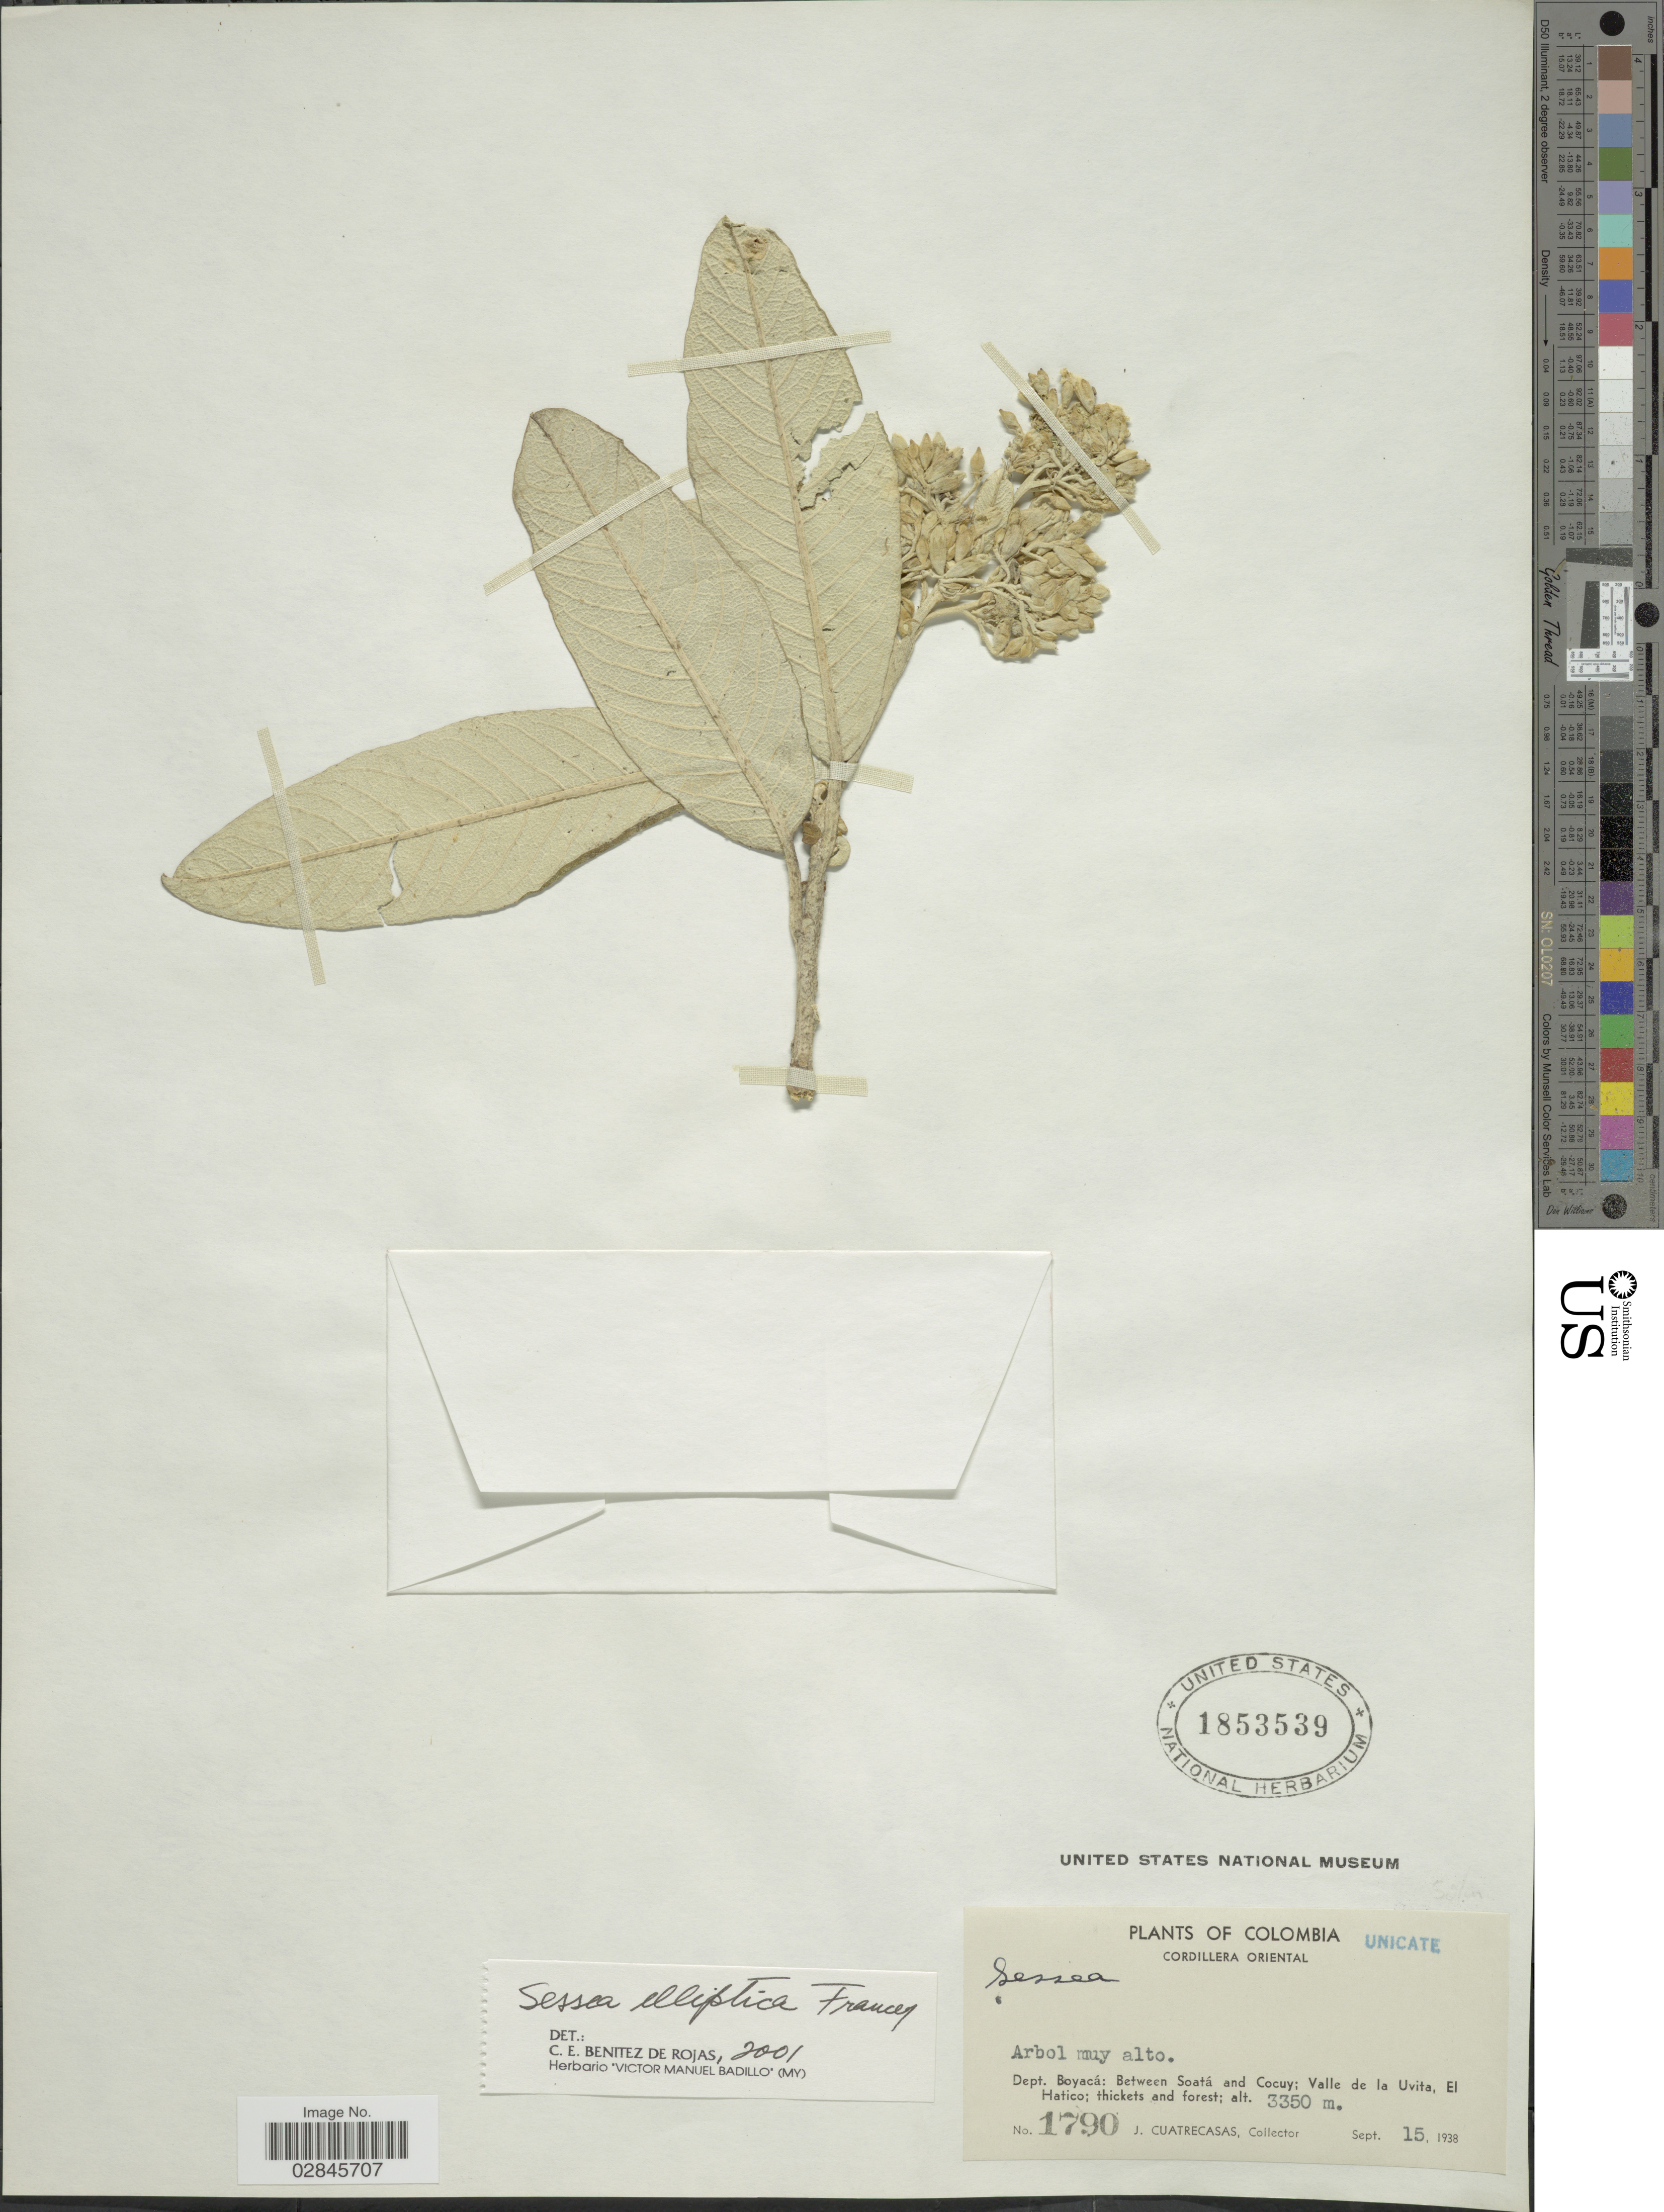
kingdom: Plantae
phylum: Tracheophyta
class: Magnoliopsida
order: Solanales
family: Solanaceae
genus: Sessea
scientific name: Sessea elliptica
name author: Francey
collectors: J. Cuatrecasas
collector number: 1790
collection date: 1938-09-15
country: Colombia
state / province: Boyacá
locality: Cordillera Oriental. Dept. Boyacá: Between Soatá and Cocuy; Valle de la Uvita, El Hatico.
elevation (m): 3350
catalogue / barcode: US 1853539